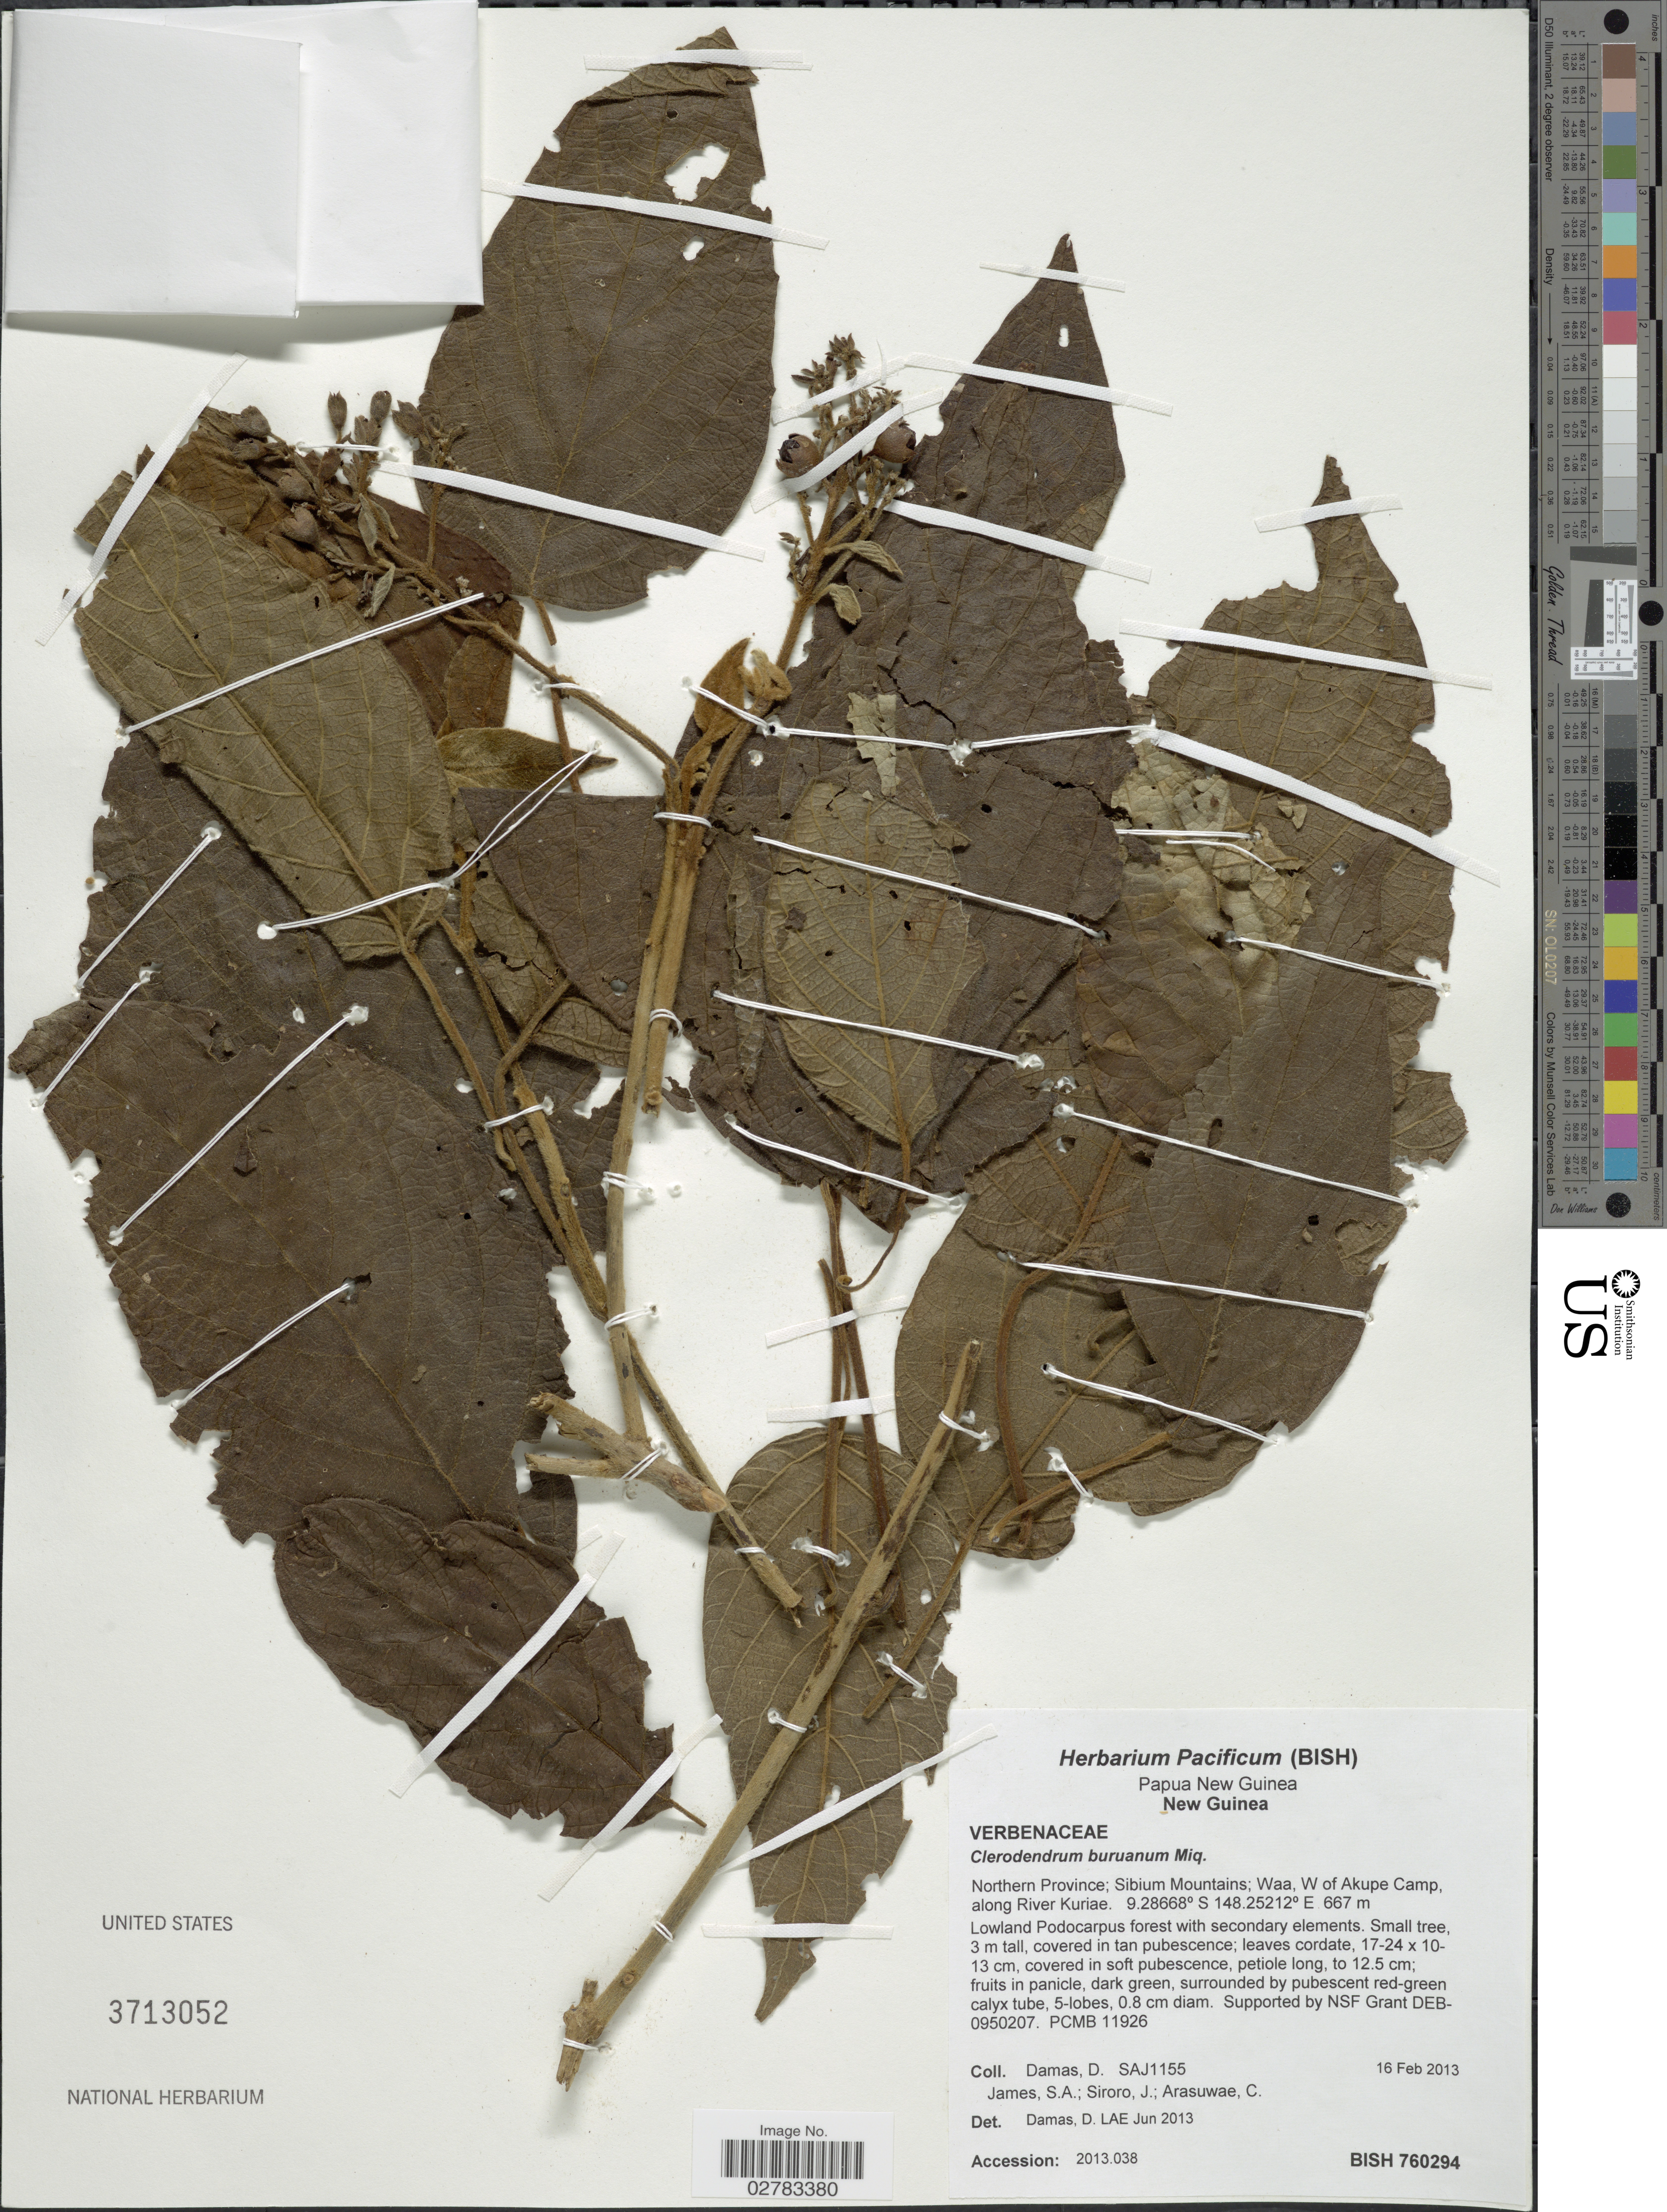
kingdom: Plantae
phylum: Tracheophyta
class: Magnoliopsida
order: Lamiales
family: Lamiaceae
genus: Clerodendrum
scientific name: Clerodendrum buruanum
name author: Miq.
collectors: D. Damas, S. James, J. Siroro & C. Arasuwae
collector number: SAJ1155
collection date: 2013-02-16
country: Papua New Guinea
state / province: Northern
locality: New Guinea, Northern Province: Sibium Mountains; Waa, W of Akupe Camp, along River Kuriae.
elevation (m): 667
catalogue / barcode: US 3713052